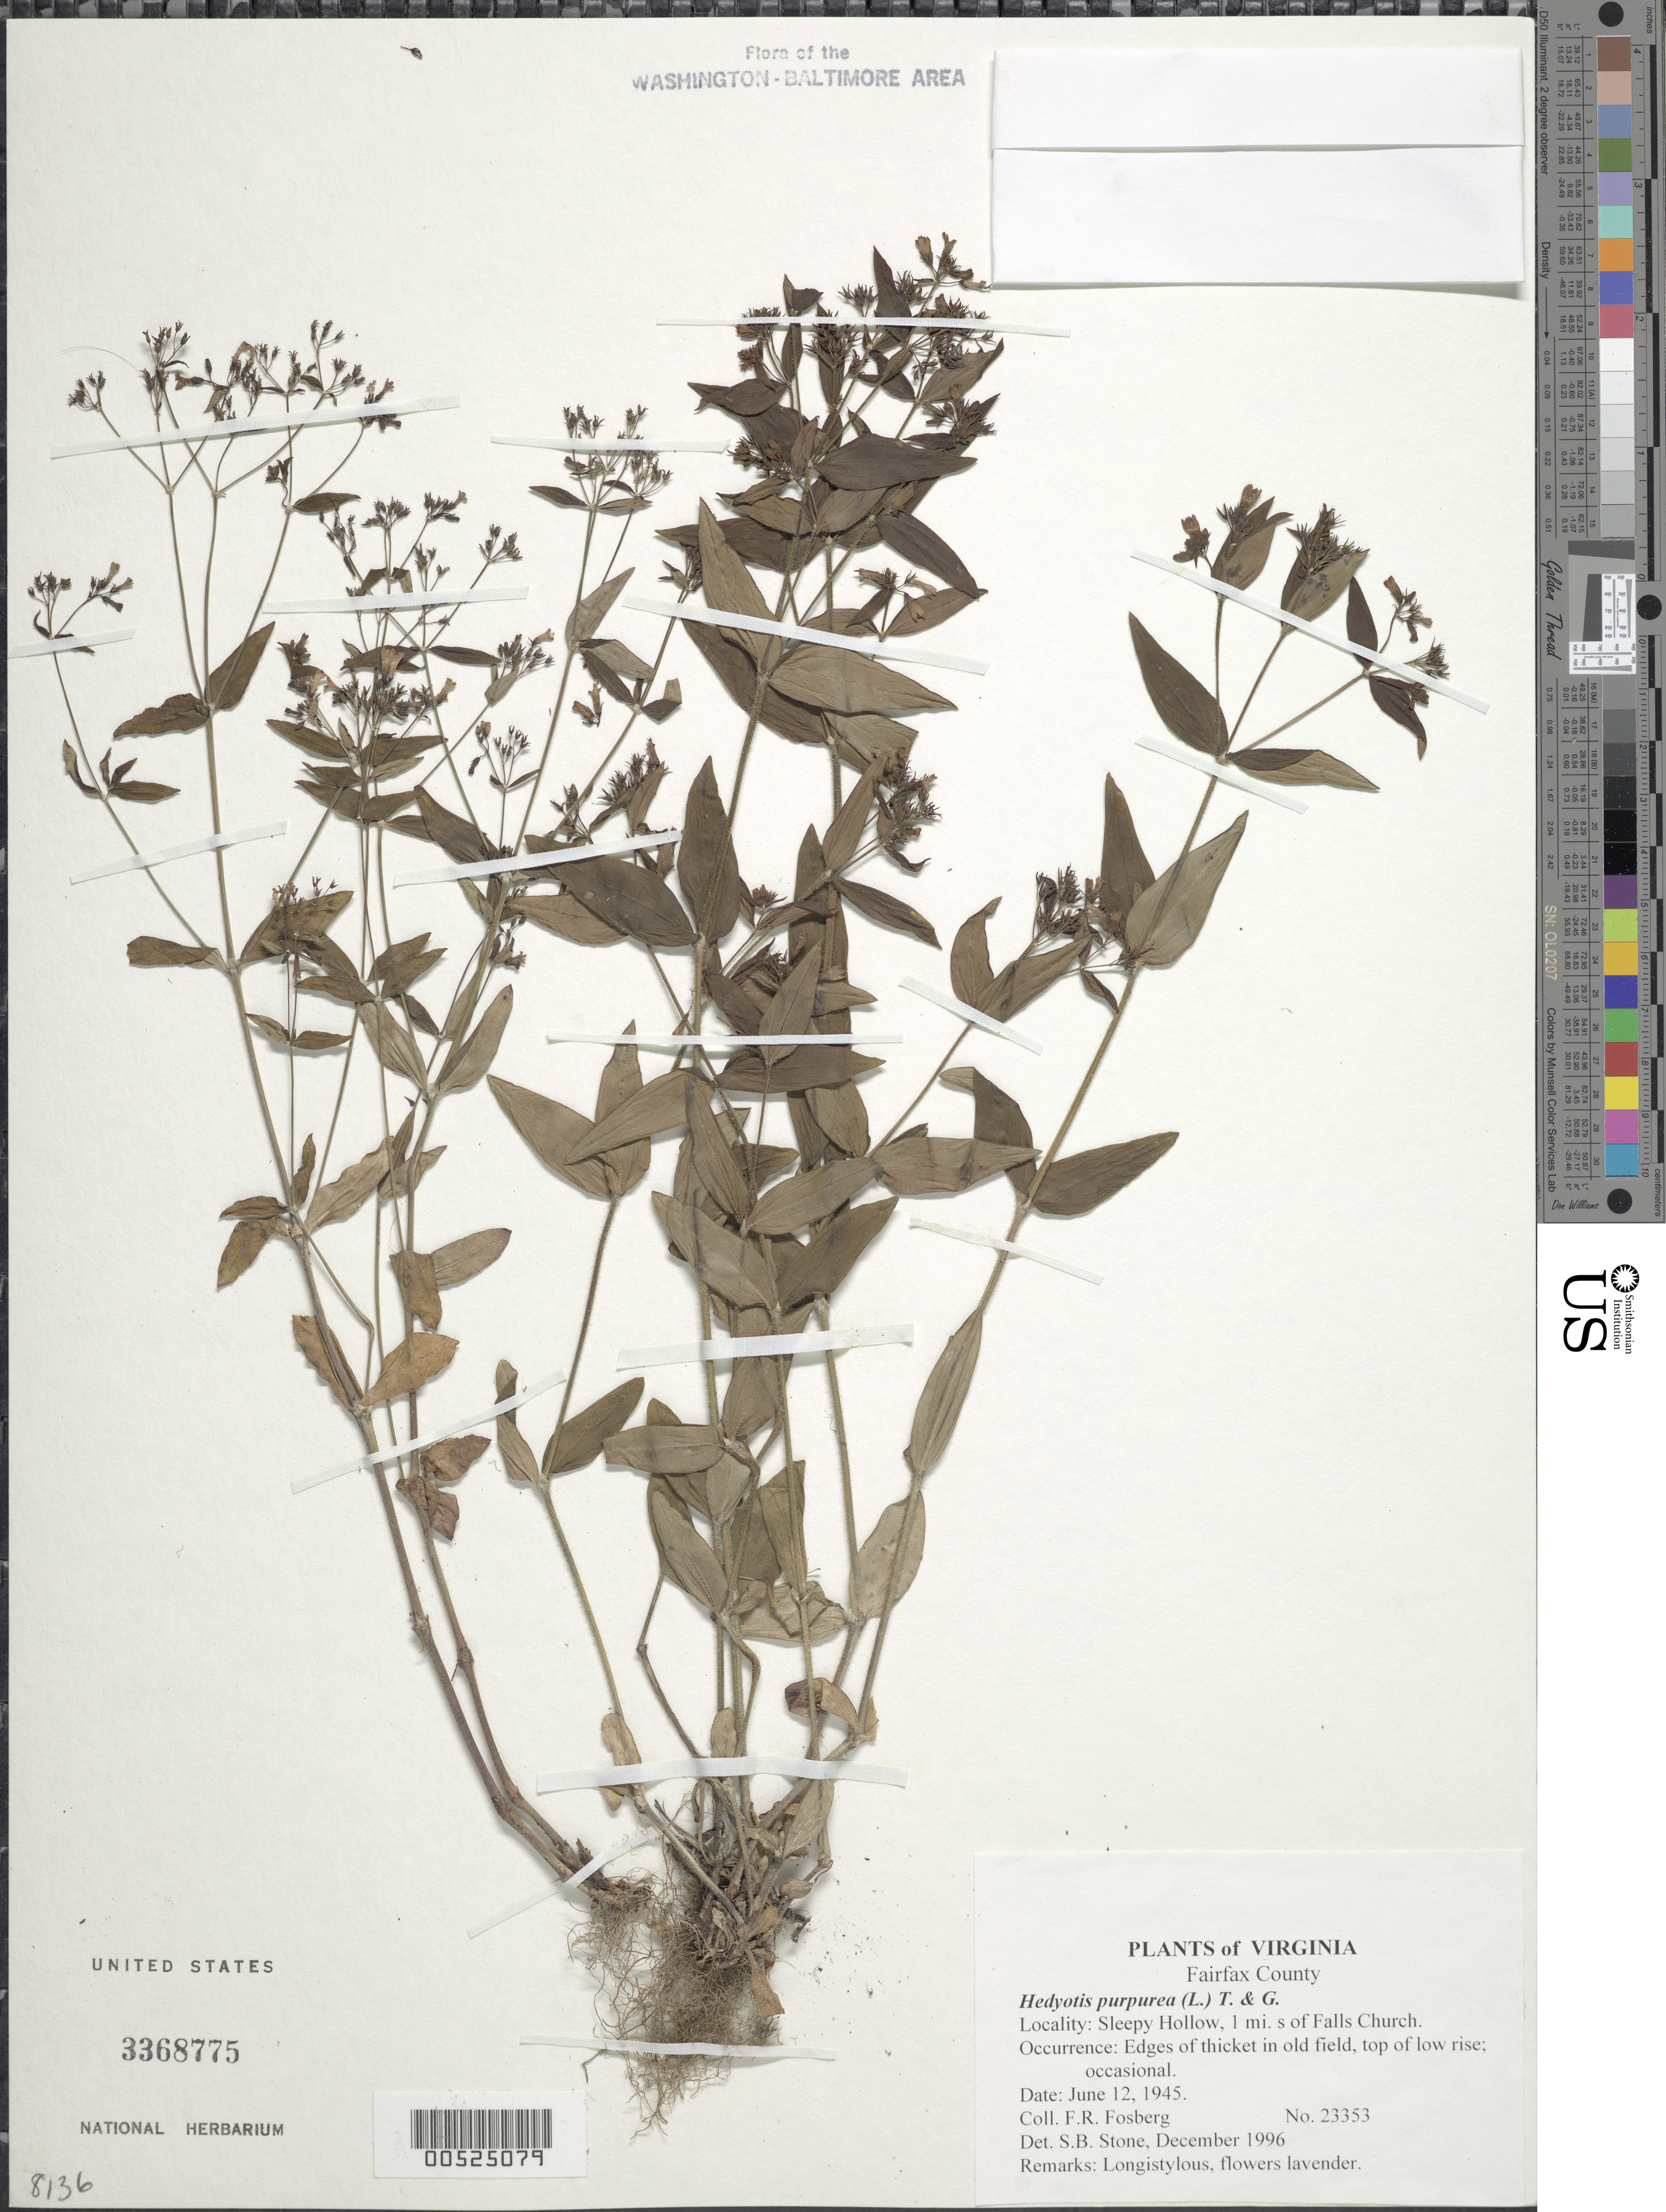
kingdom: Plantae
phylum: Tracheophyta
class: Magnoliopsida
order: Gentianales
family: Rubiaceae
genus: Houstonia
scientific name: Houstonia purpurea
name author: L.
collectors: F. R. Fosberg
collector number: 23353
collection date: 1945-06-12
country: United States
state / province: Virginia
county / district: Fairfax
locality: Virginia, Fairfax County, Sleepy Hollow, 1 mi. s of Falls Church.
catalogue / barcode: US 3368775